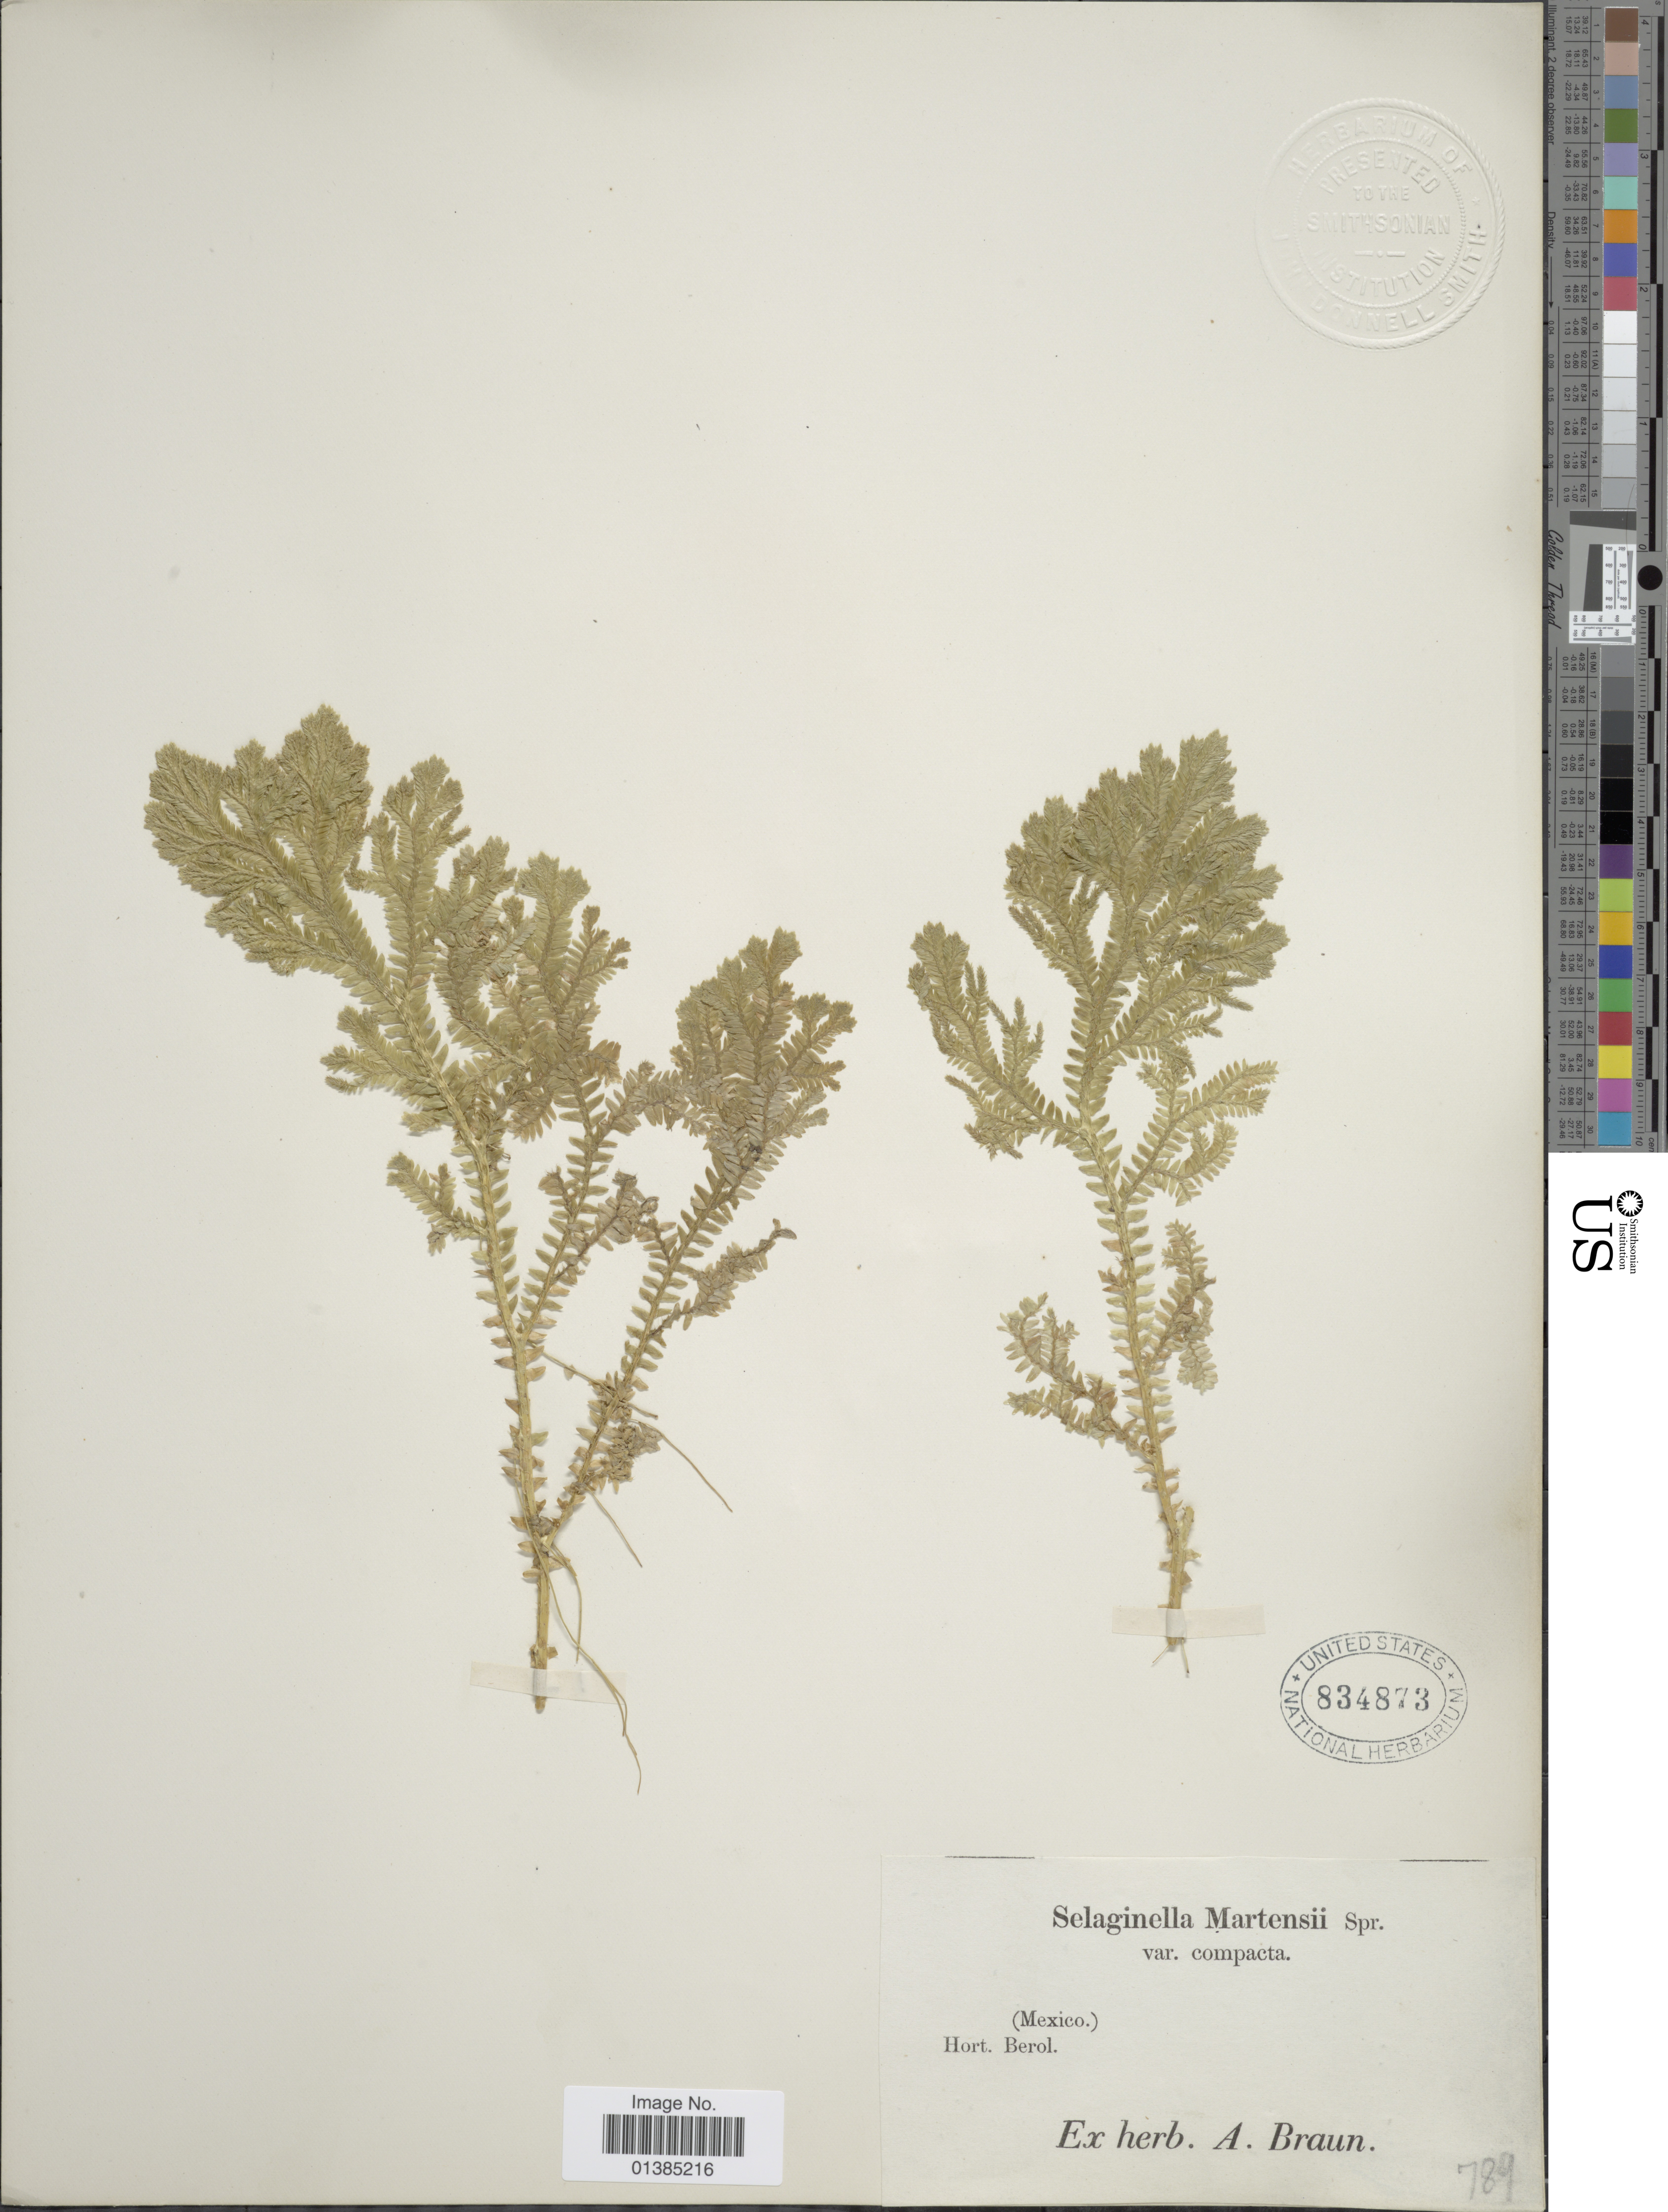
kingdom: Plantae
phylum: Tracheophyta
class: Lycopodiopsida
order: Selaginellales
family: Selaginellaceae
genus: Selaginella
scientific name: Selaginella martensii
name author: Spring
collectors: ex herb. A. Braun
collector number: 789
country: Mexico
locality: Hort. Berol.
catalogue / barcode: US 834873